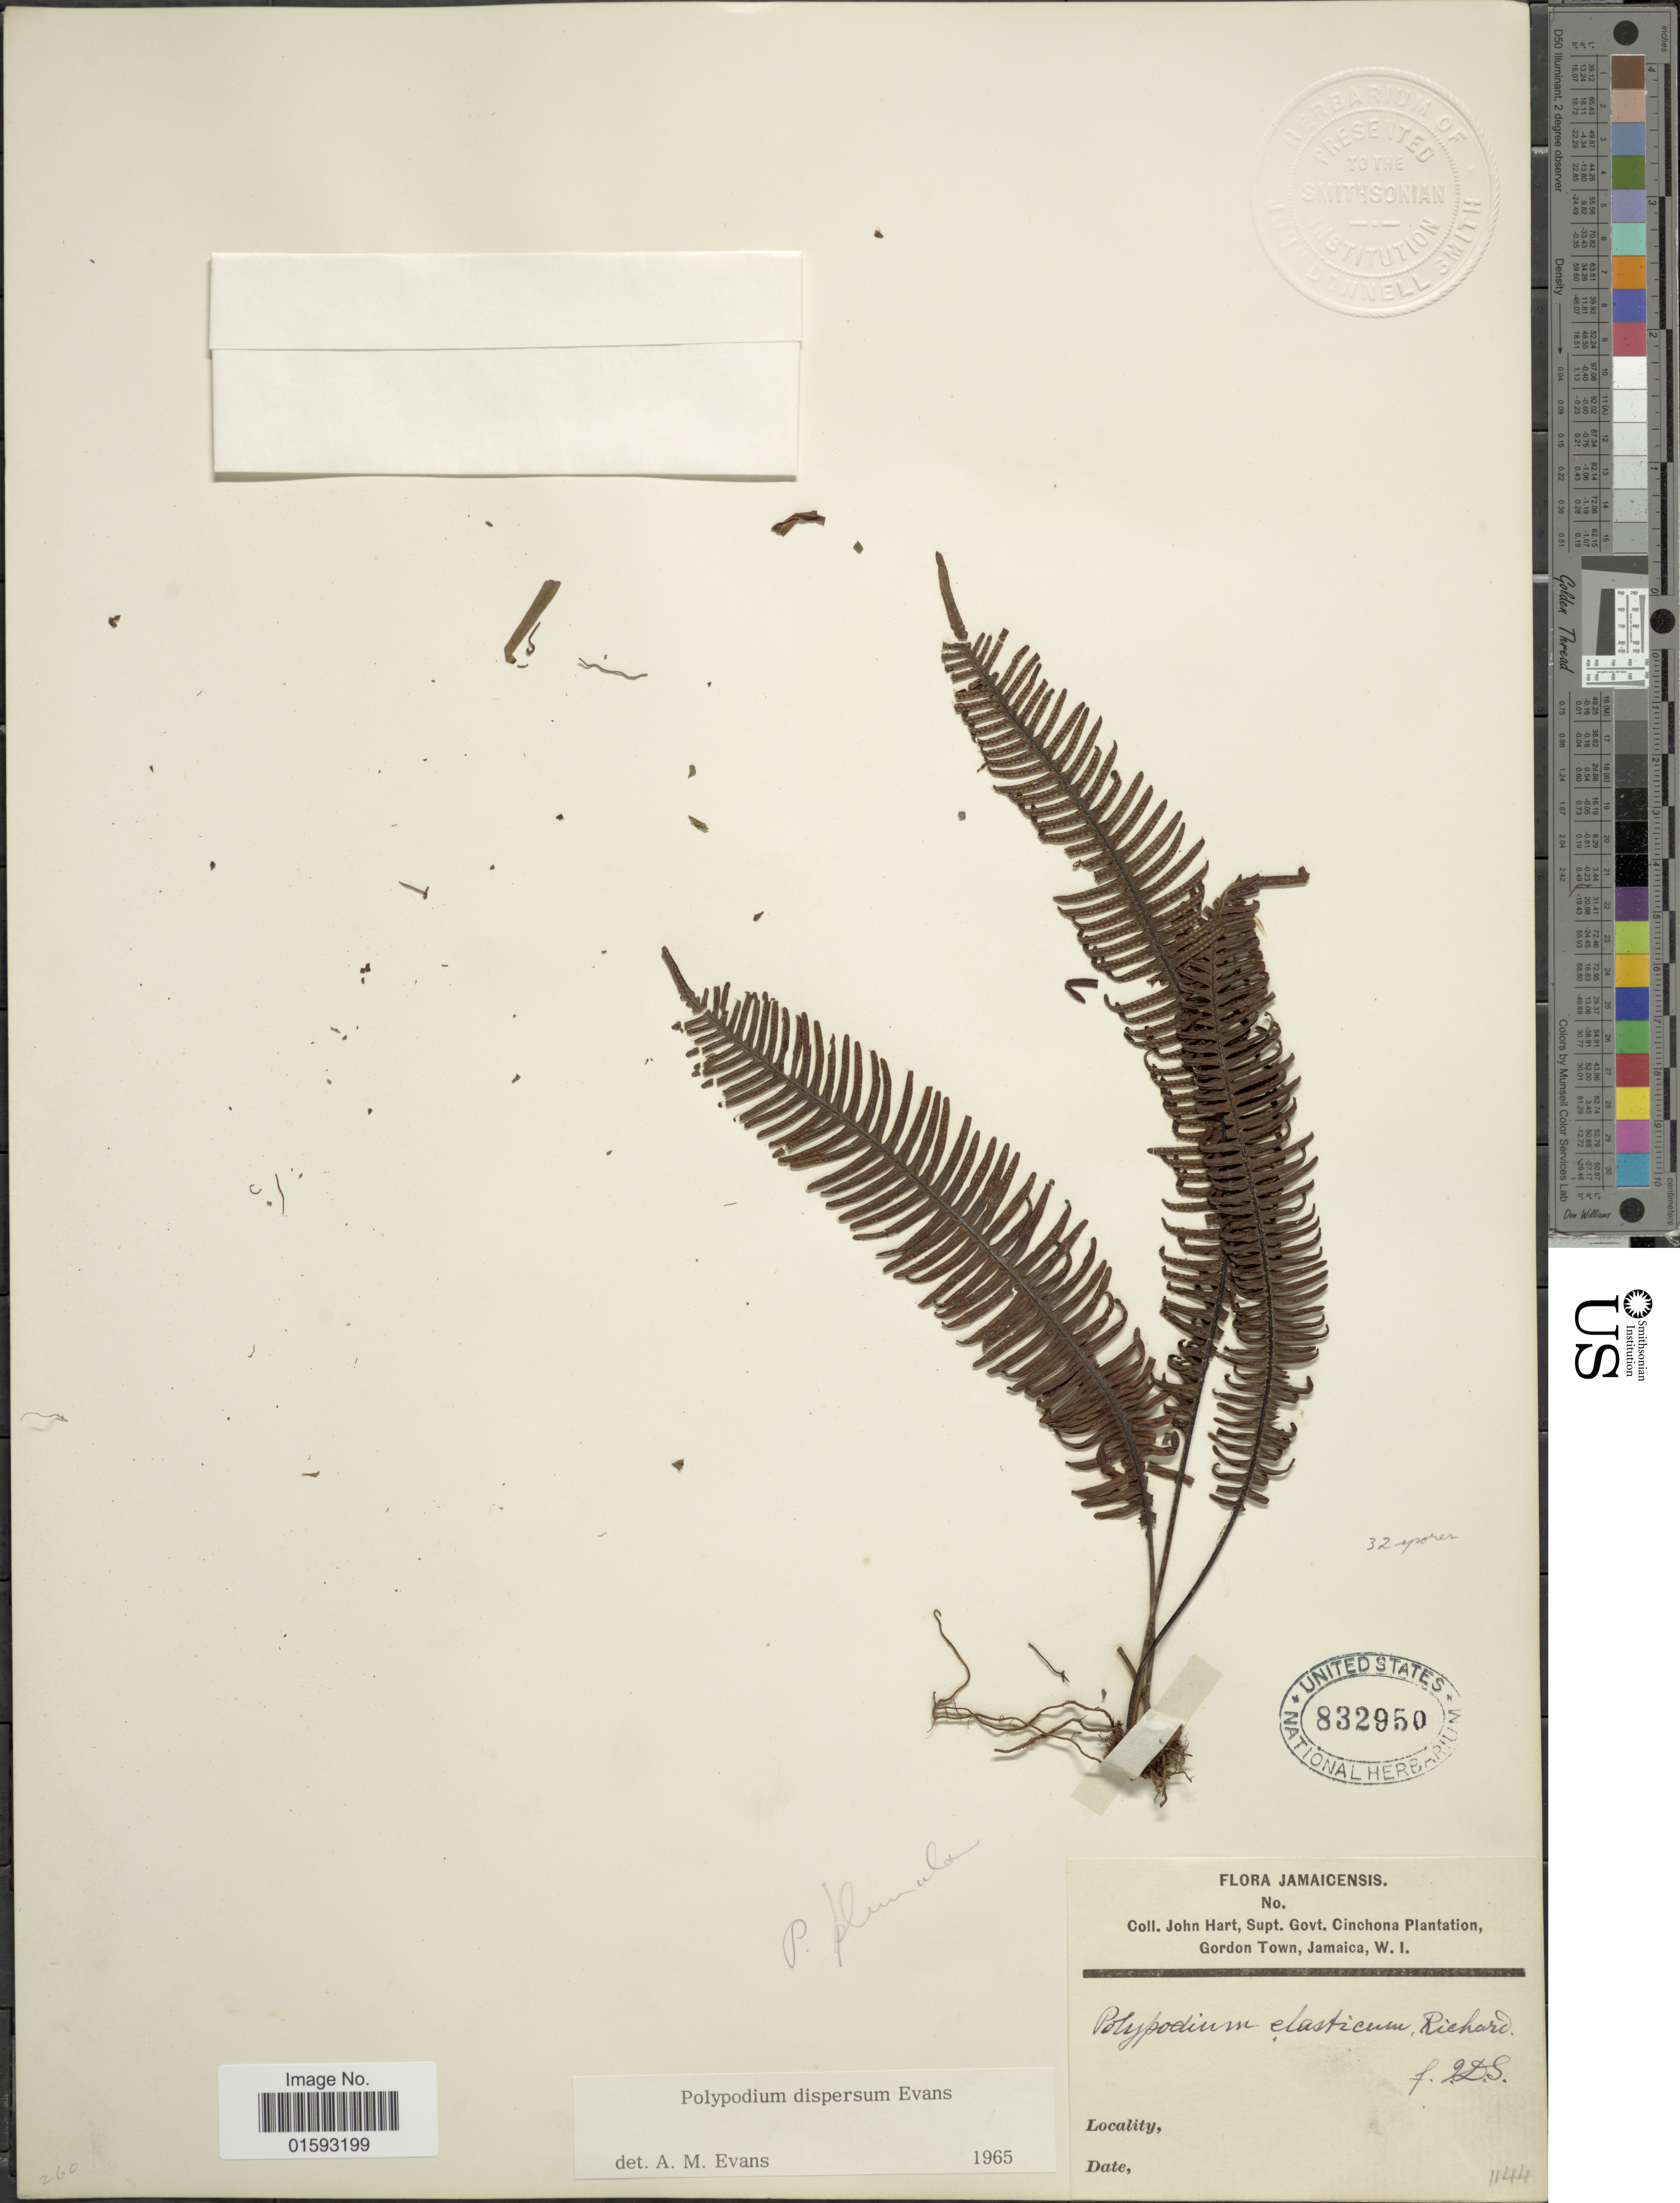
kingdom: Plantae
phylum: Tracheophyta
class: Polypodiopsida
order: Polypodiales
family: Polypodiaceae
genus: Pecluma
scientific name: Pecluma dispersa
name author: (A.M. Evans) M.G. Price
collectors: J. H. Hart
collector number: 1144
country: Jamaica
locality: Cinchona plantation, Gordon Town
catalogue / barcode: US 832950